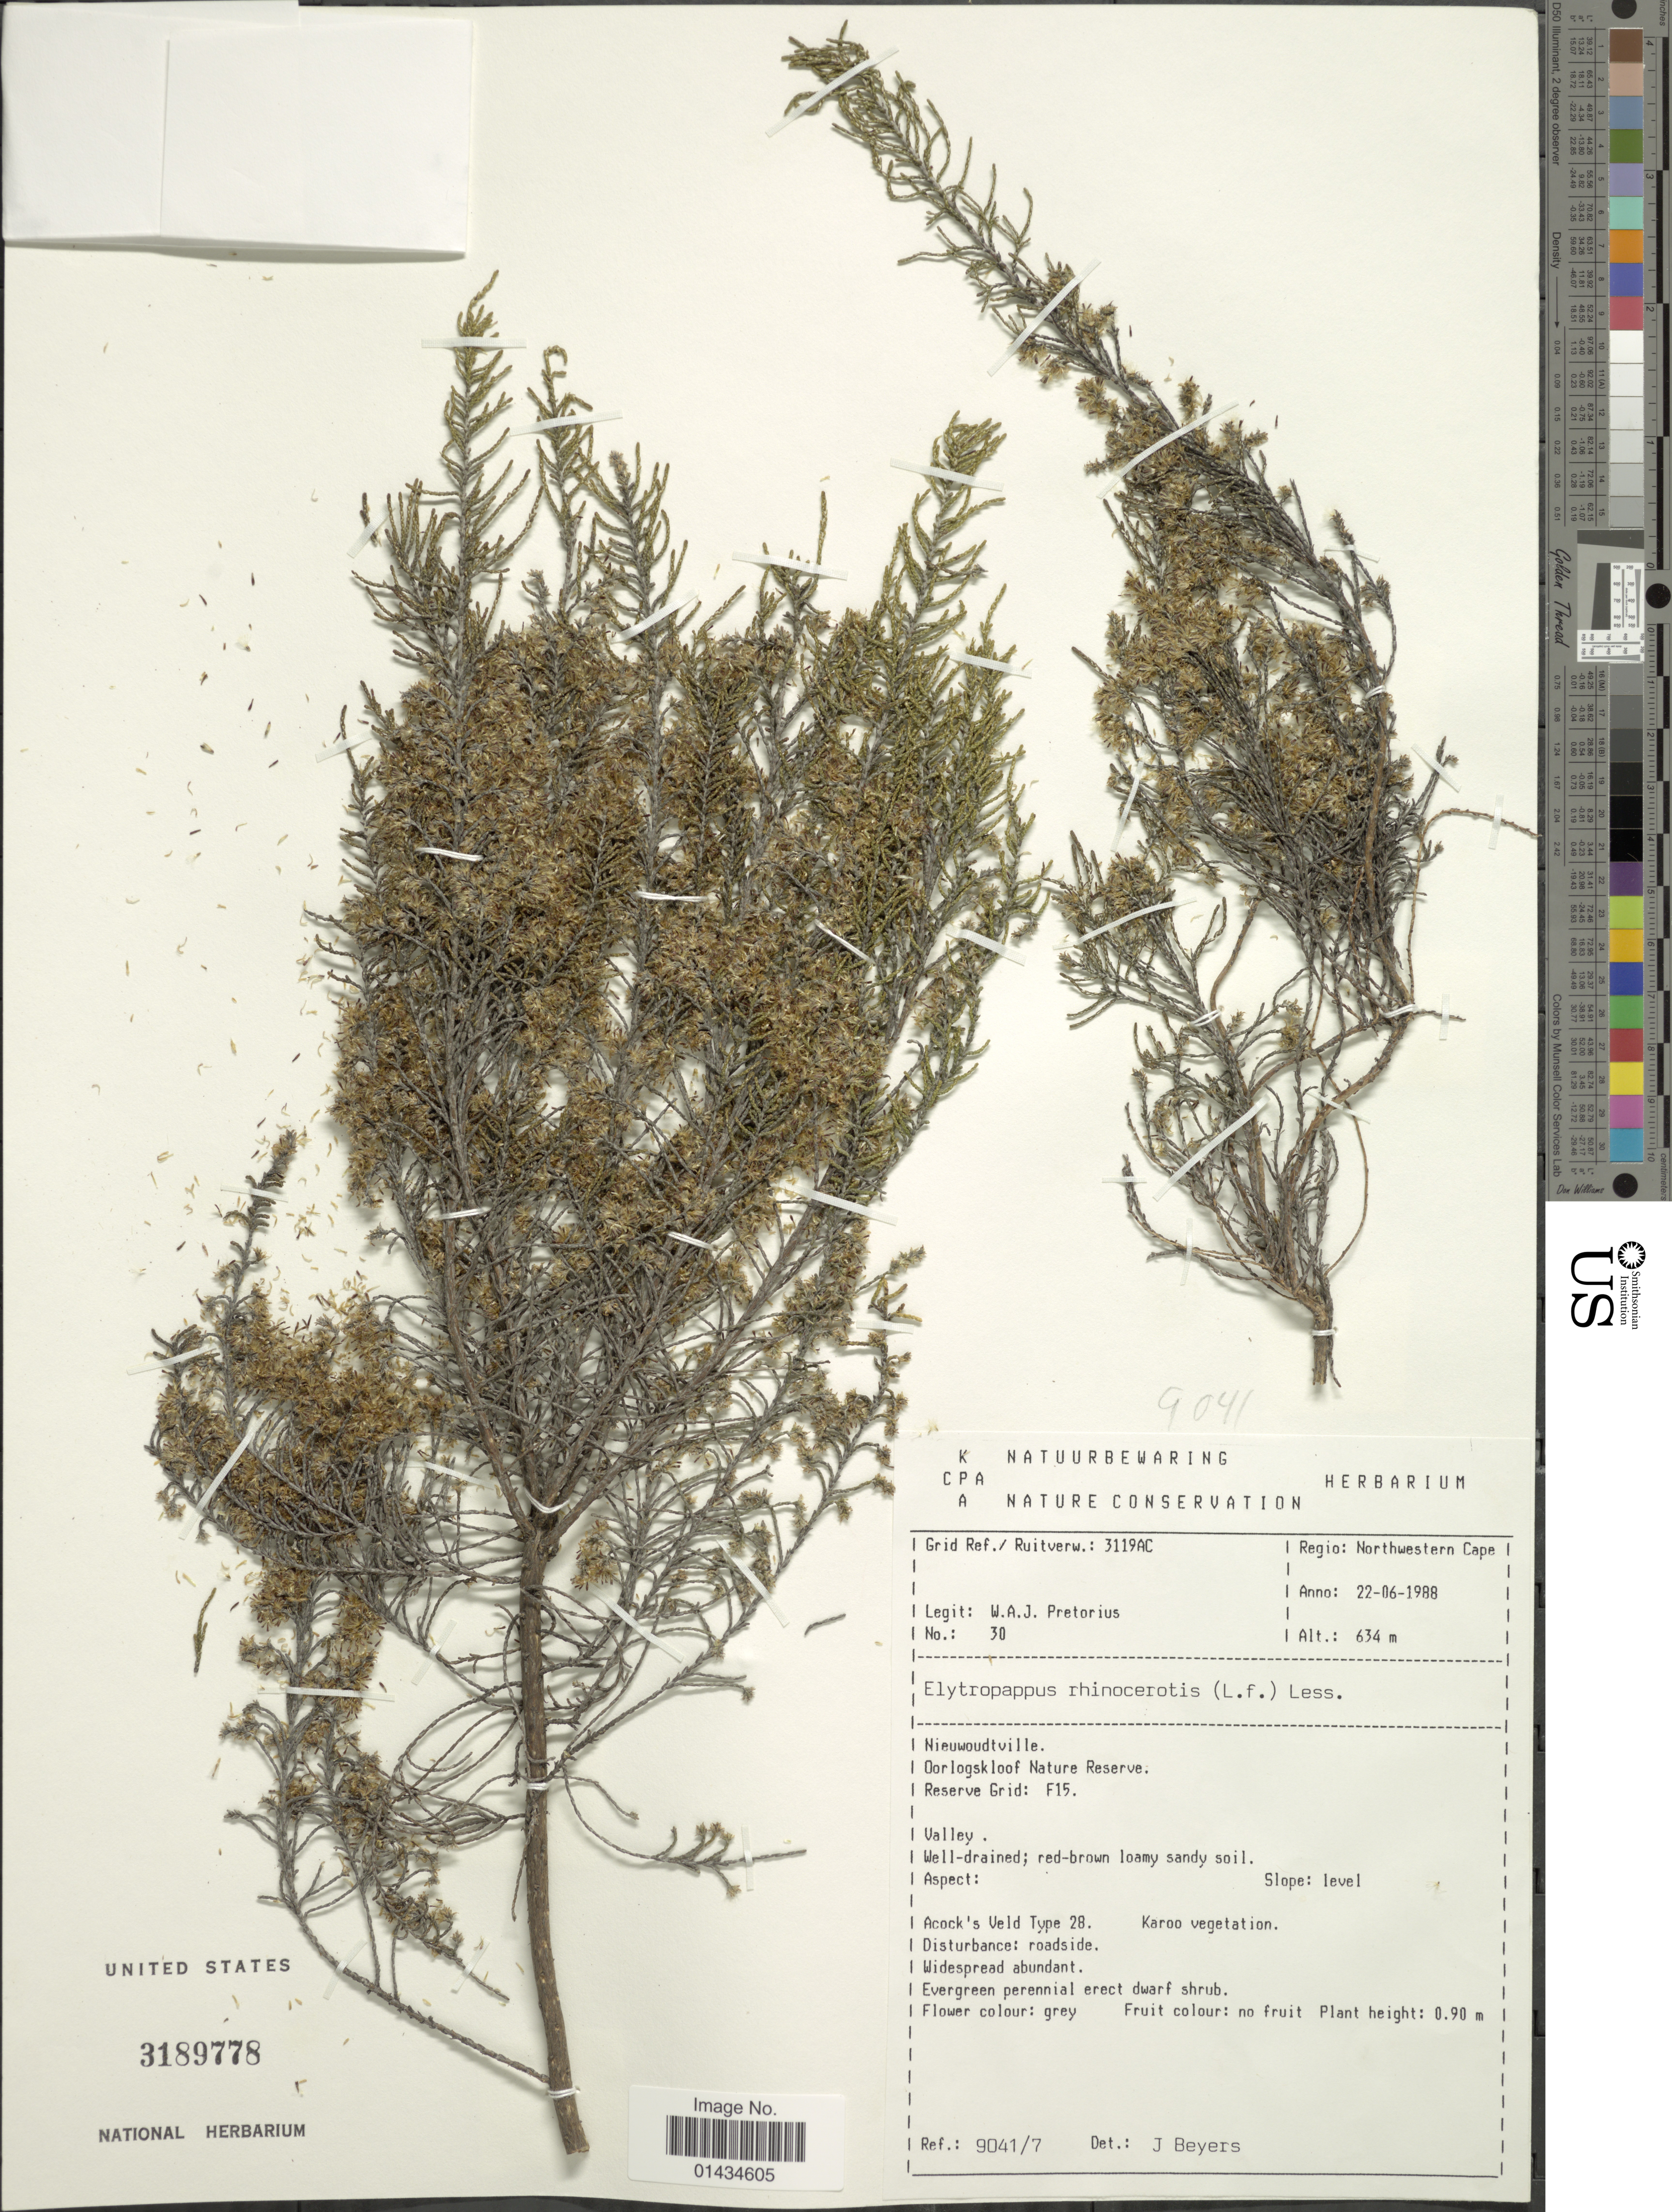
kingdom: Plantae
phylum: Tracheophyta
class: Magnoliopsida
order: Asterales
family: Asteraceae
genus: Elytropappus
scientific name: Elytropappus rhinocerotis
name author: (L. f.) Less.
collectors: W. Pretorius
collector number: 30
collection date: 1988-06-22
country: South Africa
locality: Regio: Northwestern Cape, Nieuwoudtville, Oorlogskloof Nature Reserve, Reserve Grid: F15, Valley, Acock's Veld Type 28, Karoo vegetation, roadside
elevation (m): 634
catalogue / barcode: US 3189778